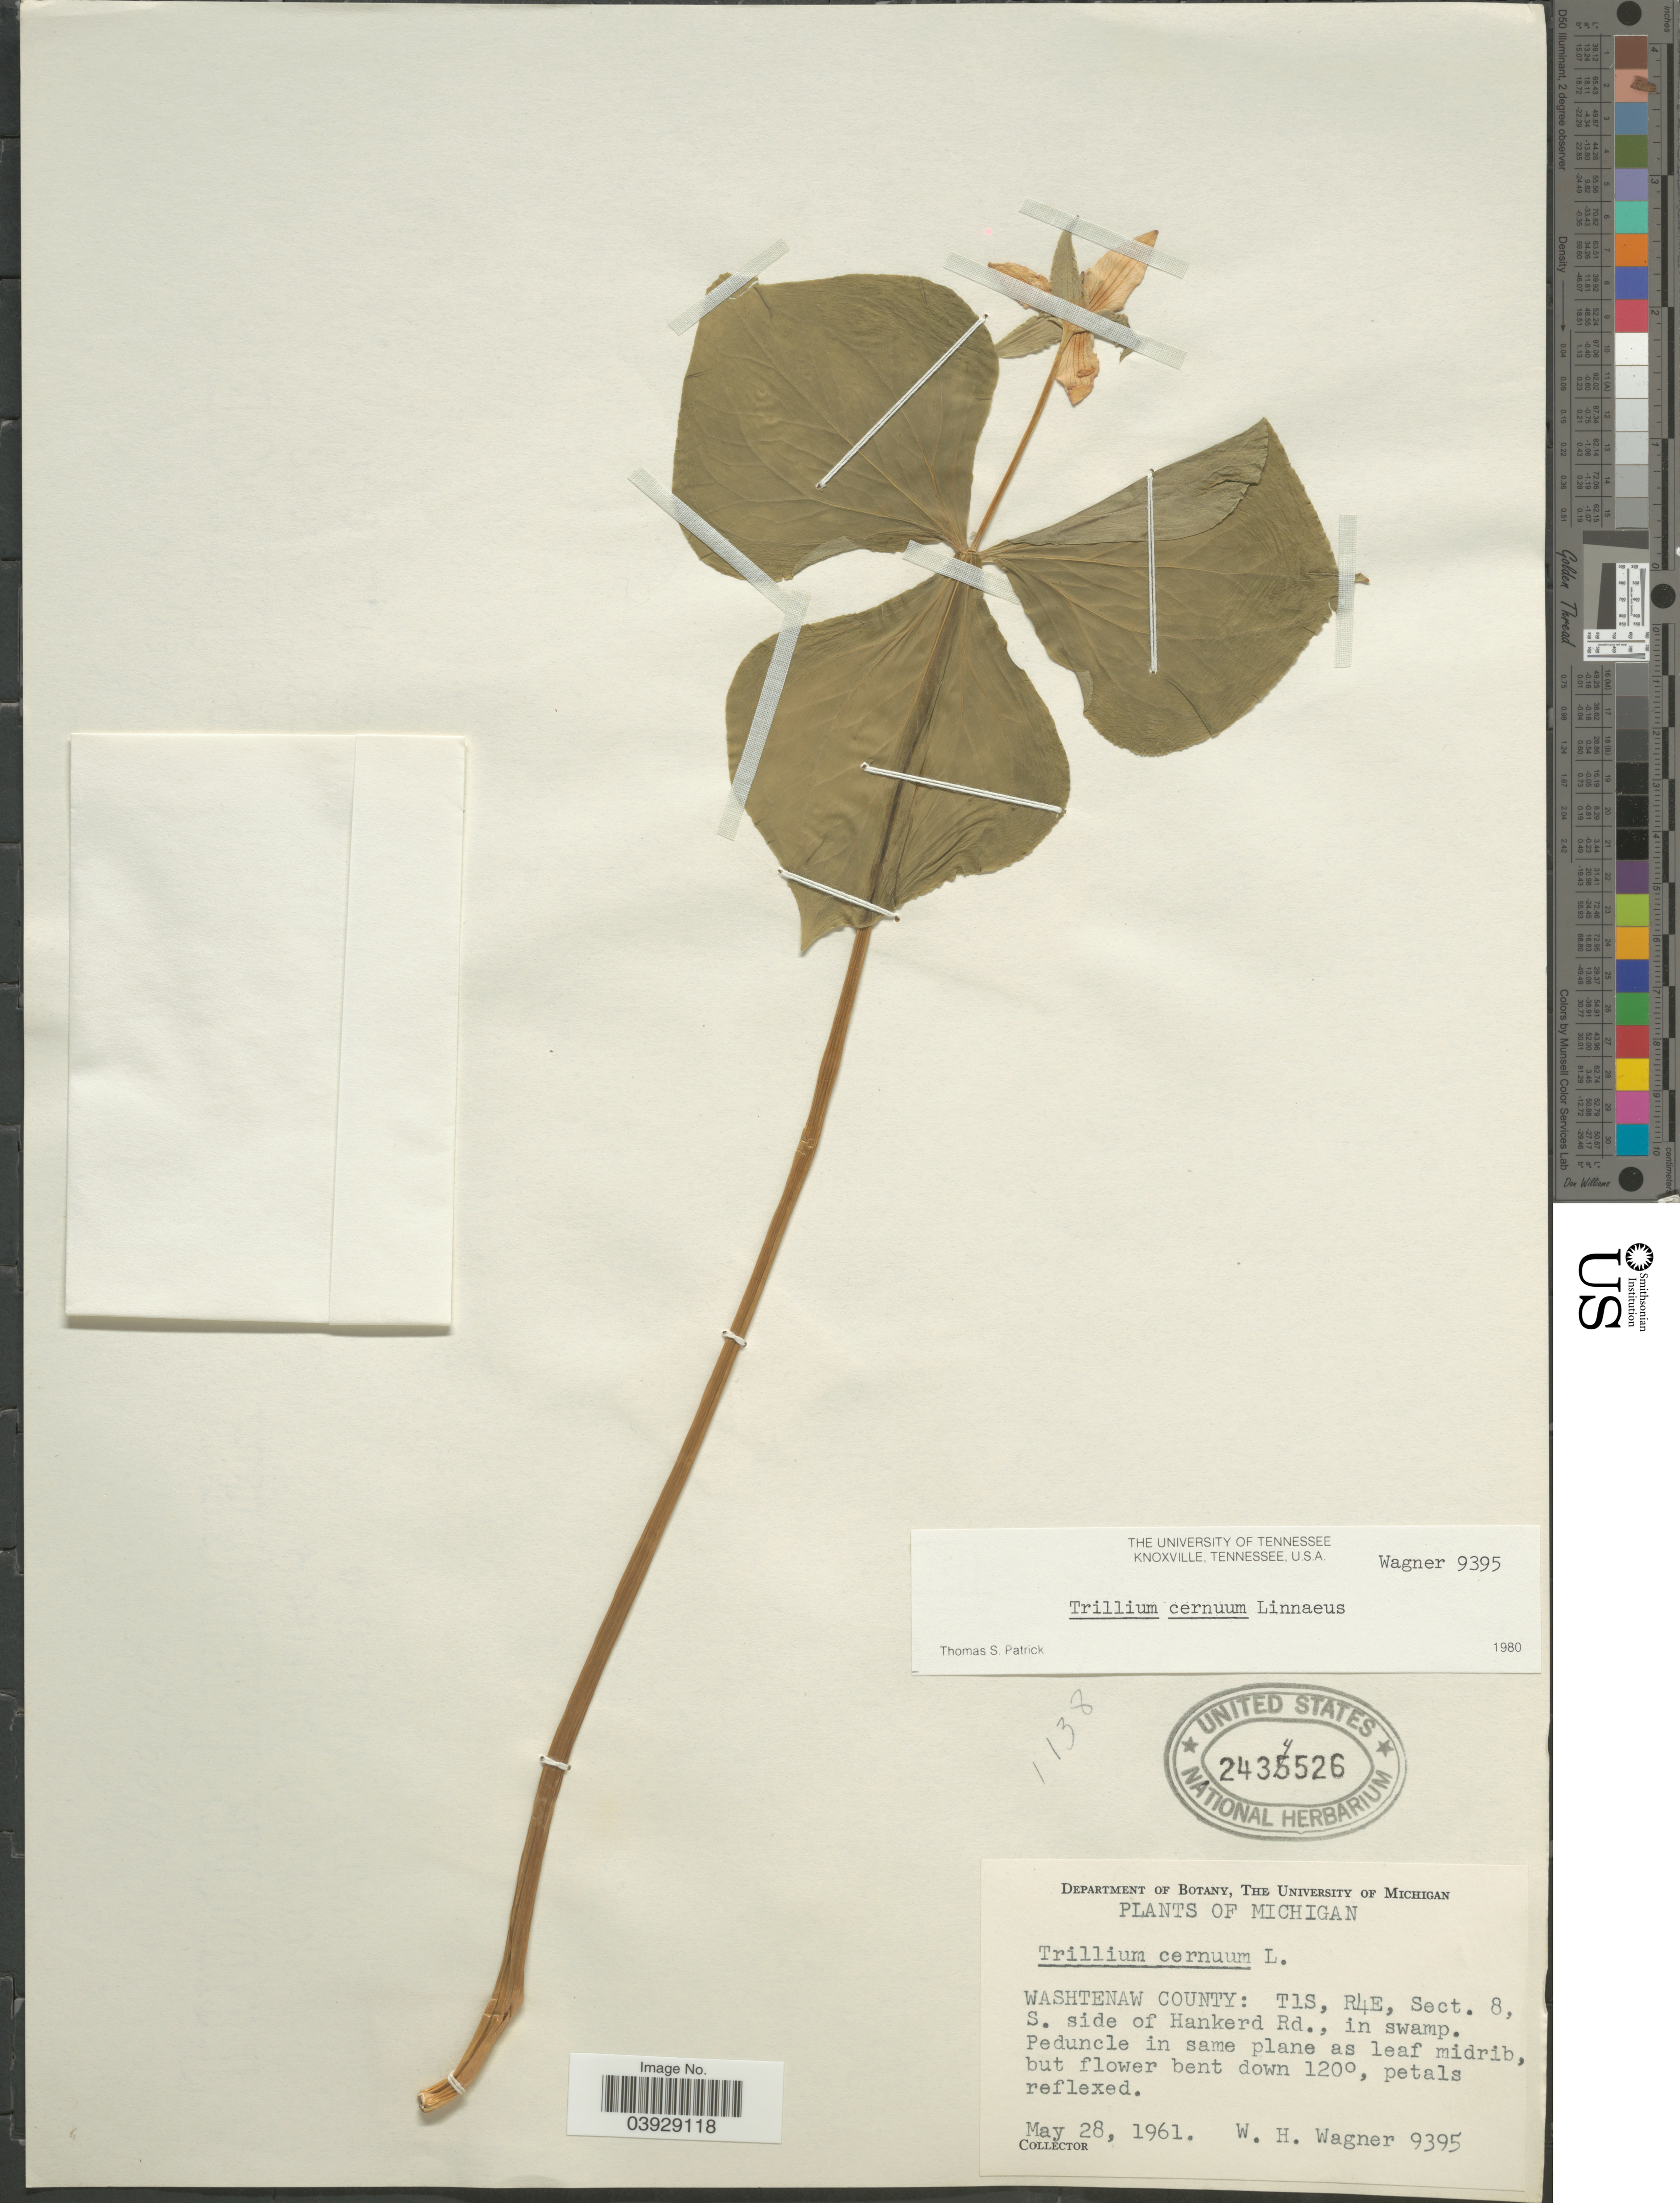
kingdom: Plantae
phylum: Tracheophyta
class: Liliopsida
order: Liliales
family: Melanthiaceae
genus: Trillium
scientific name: Trillium cernuum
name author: L.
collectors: W. H. Wagner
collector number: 9395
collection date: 1961-05-28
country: United States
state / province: Michigan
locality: Washtenaw County: T1S, R4E, Sect. 8, S. side of Hankerd Rd., in swamp.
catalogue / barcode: US 2434526